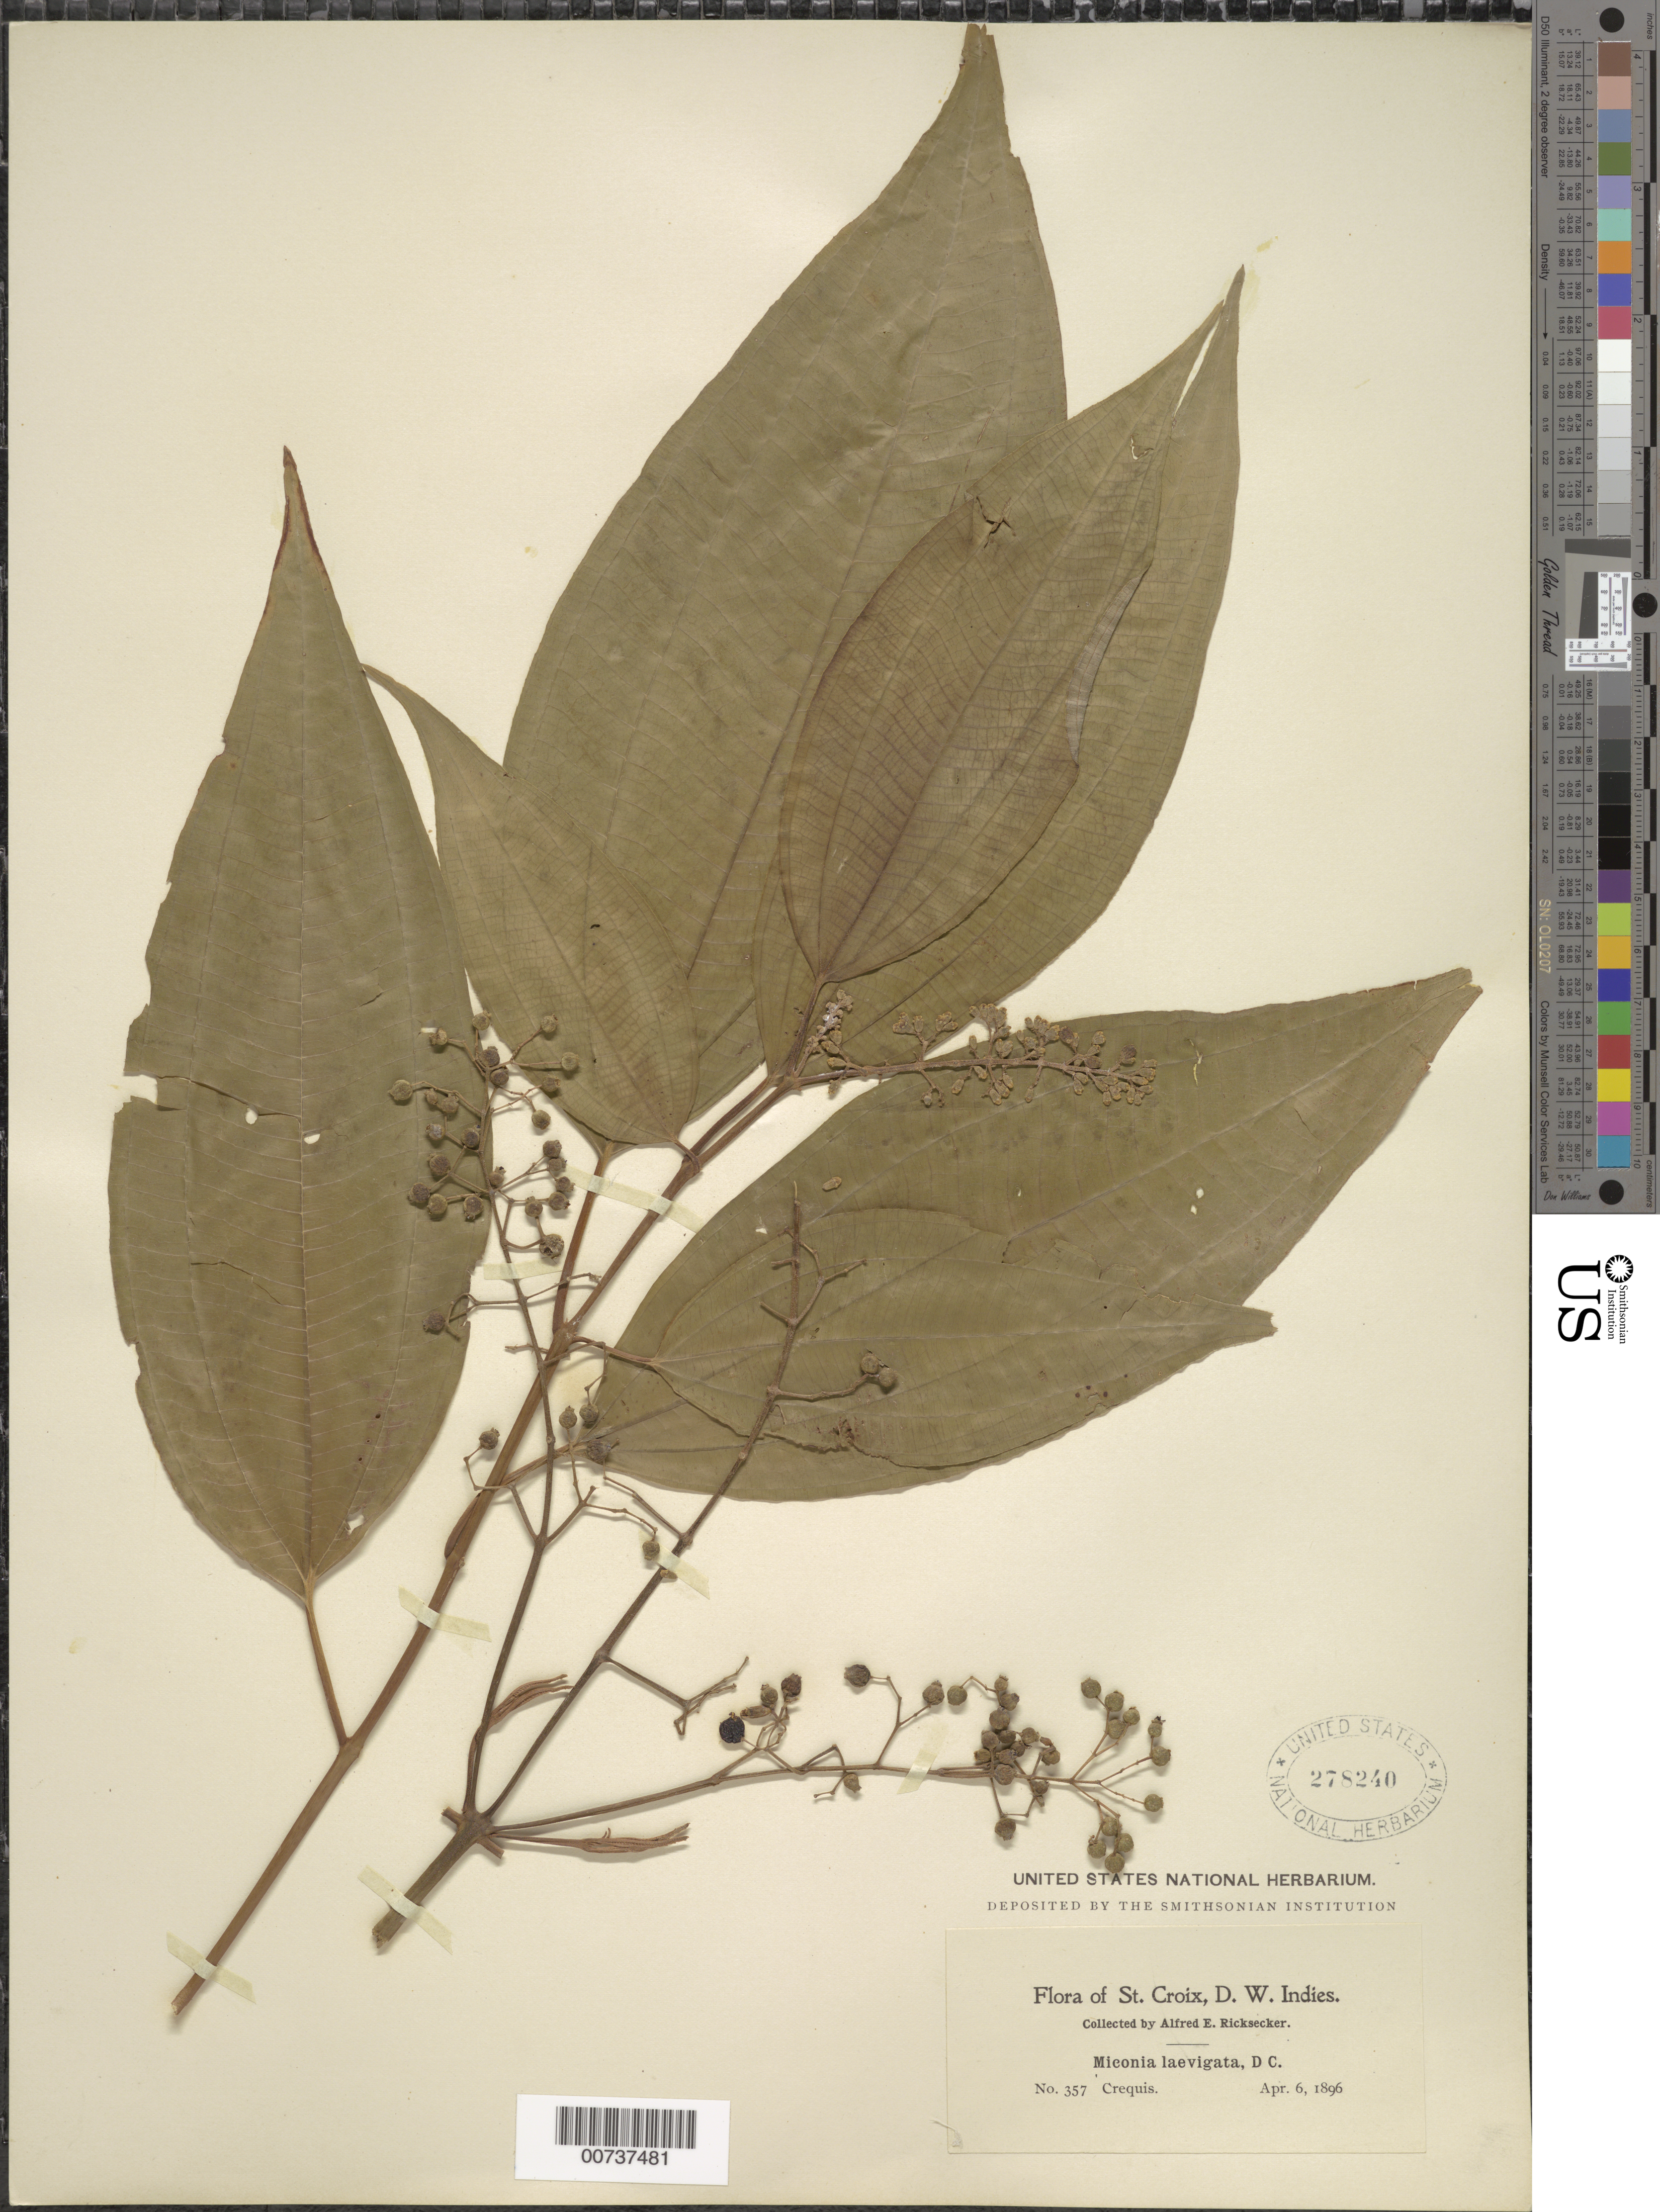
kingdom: Plantae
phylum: Tracheophyta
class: Magnoliopsida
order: Myrtales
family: Melastomataceae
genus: Miconia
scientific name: Miconia laevigata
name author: (L.) D. Don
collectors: A. E. Ricksecker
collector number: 357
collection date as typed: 06 Apr 1896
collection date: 1896-04-06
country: U.S. Virgin Islands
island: St. Croix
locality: Crequis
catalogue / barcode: US 278240